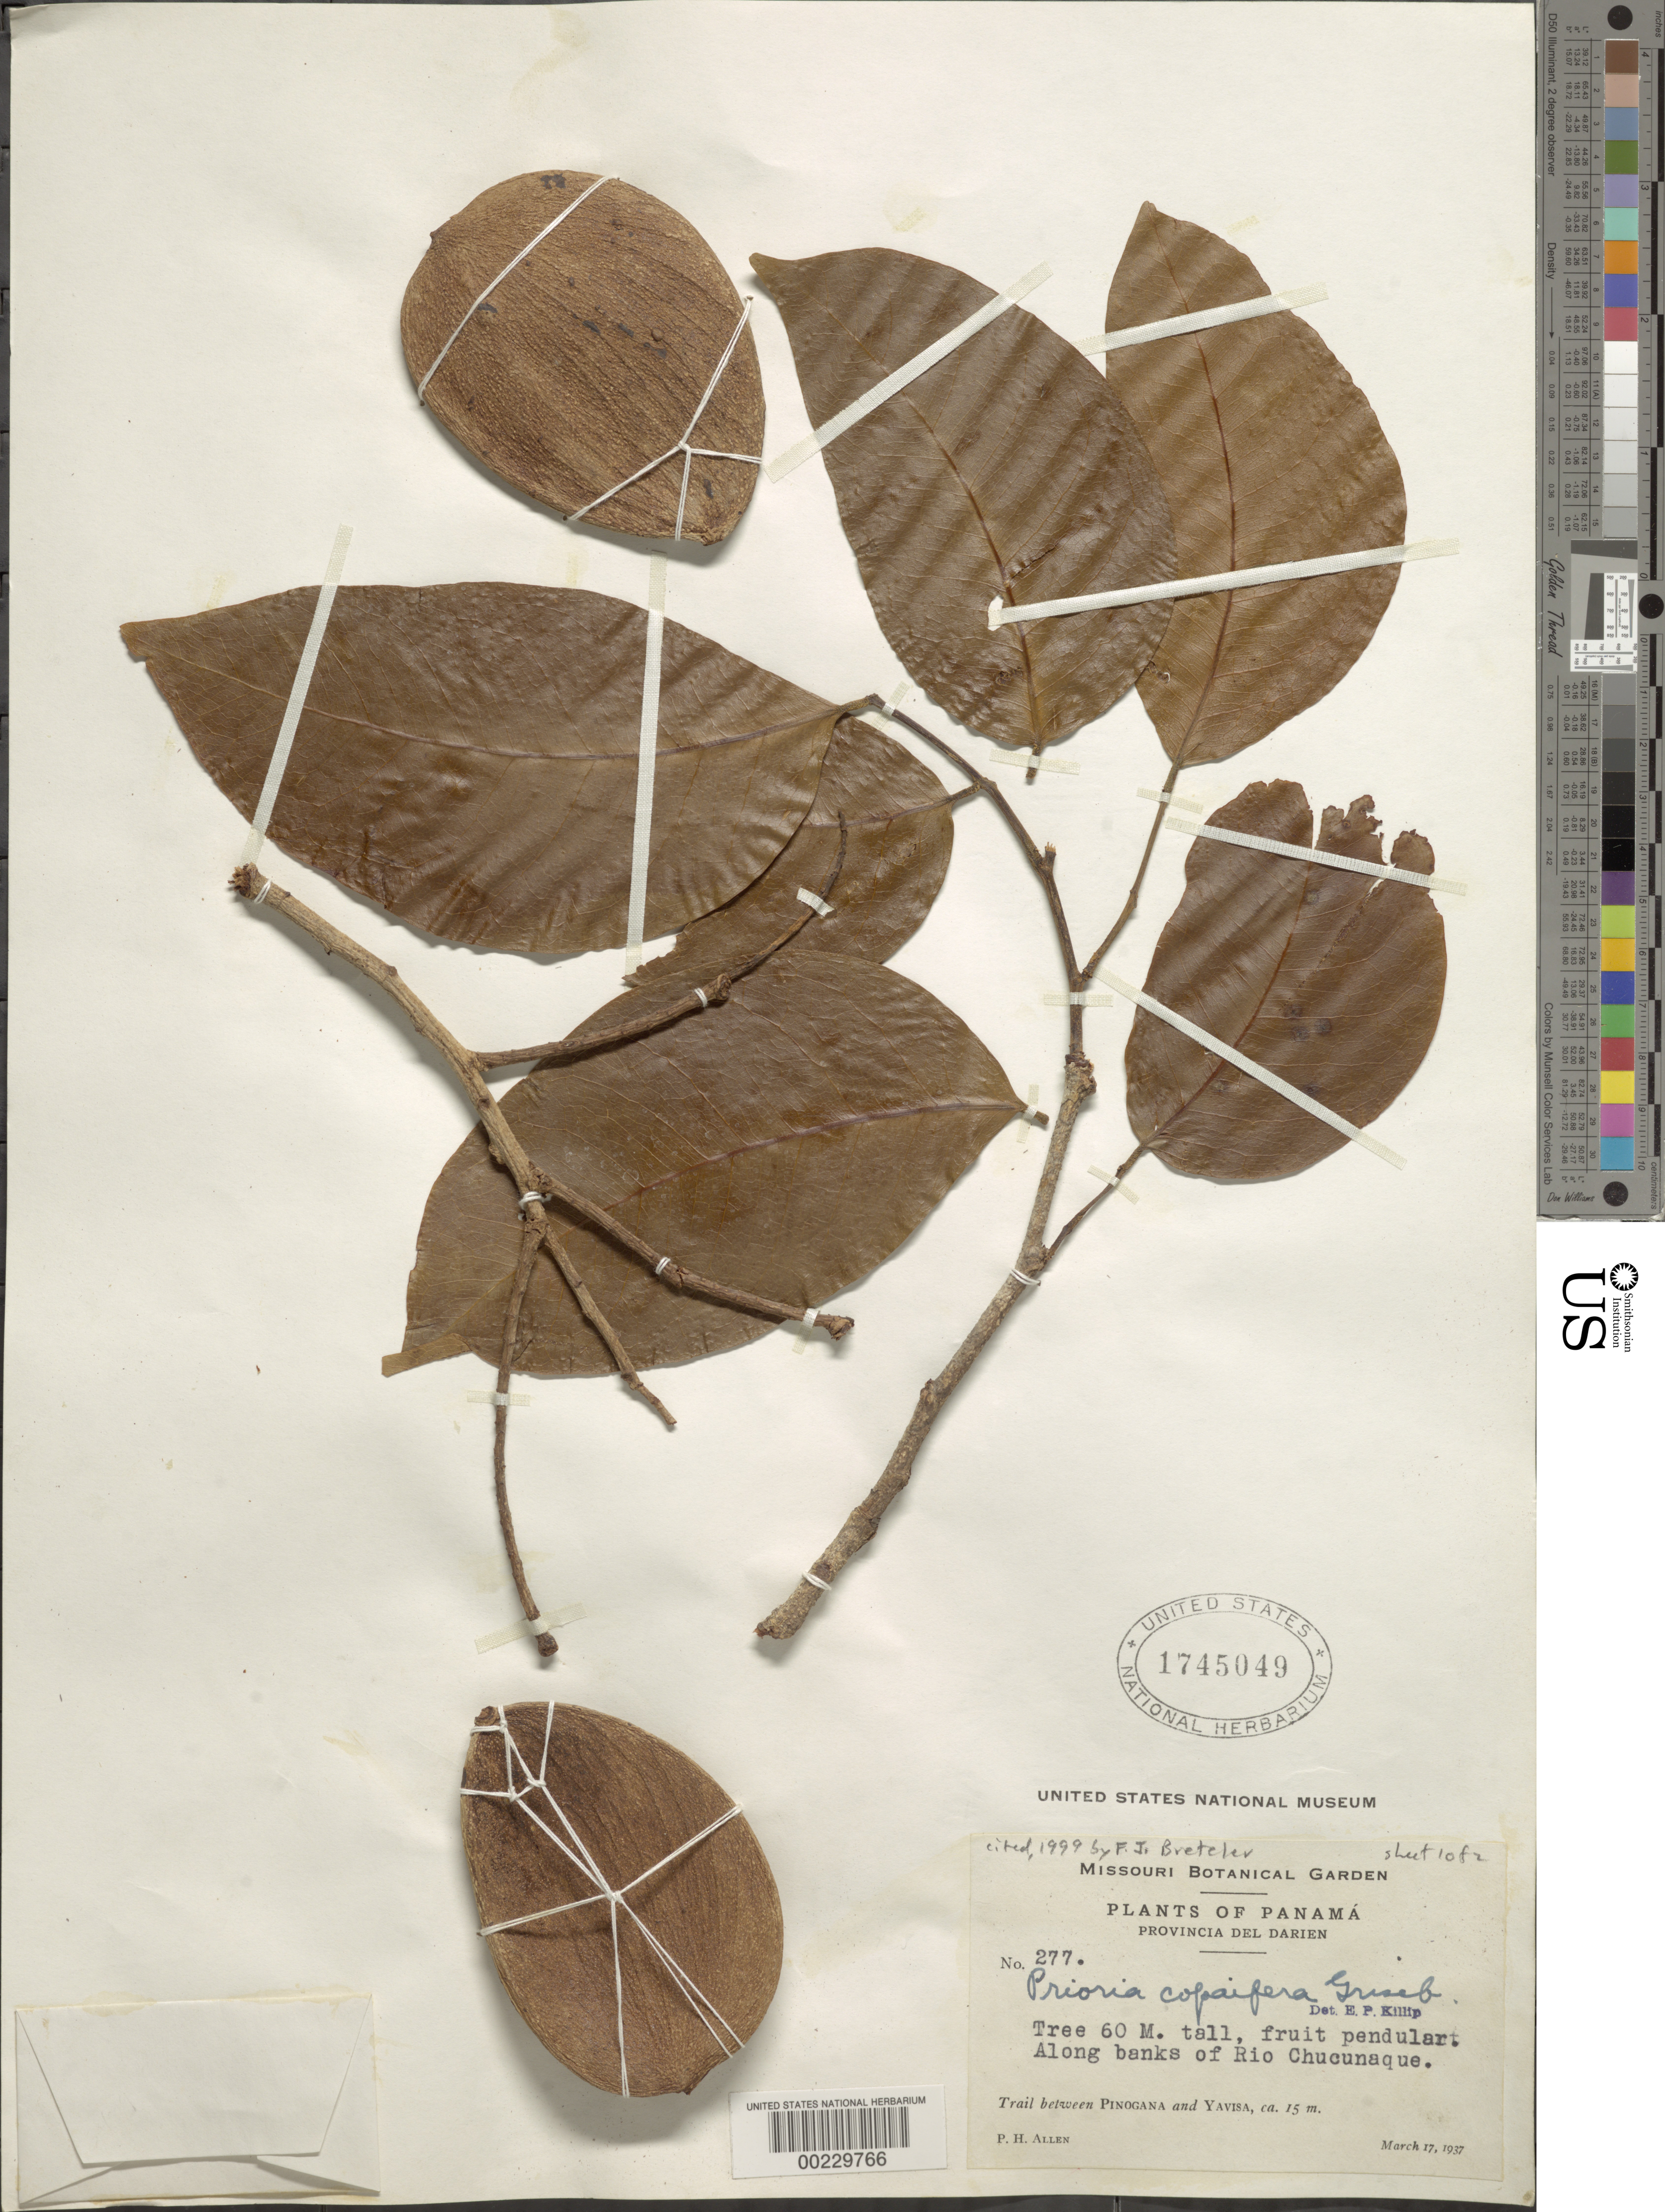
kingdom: Plantae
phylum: Tracheophyta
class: Magnoliopsida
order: Fabales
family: Fabaceae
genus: Prioria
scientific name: Prioria copaifera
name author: Griseb.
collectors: P. H. Allen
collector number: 277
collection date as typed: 17 Mar 1937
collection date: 1937-03-17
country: Panama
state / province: Darién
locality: Along banks of Rio Chucunaque; Trail between Pinogana and Yavis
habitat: Banks of river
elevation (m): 15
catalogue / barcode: US 1745049